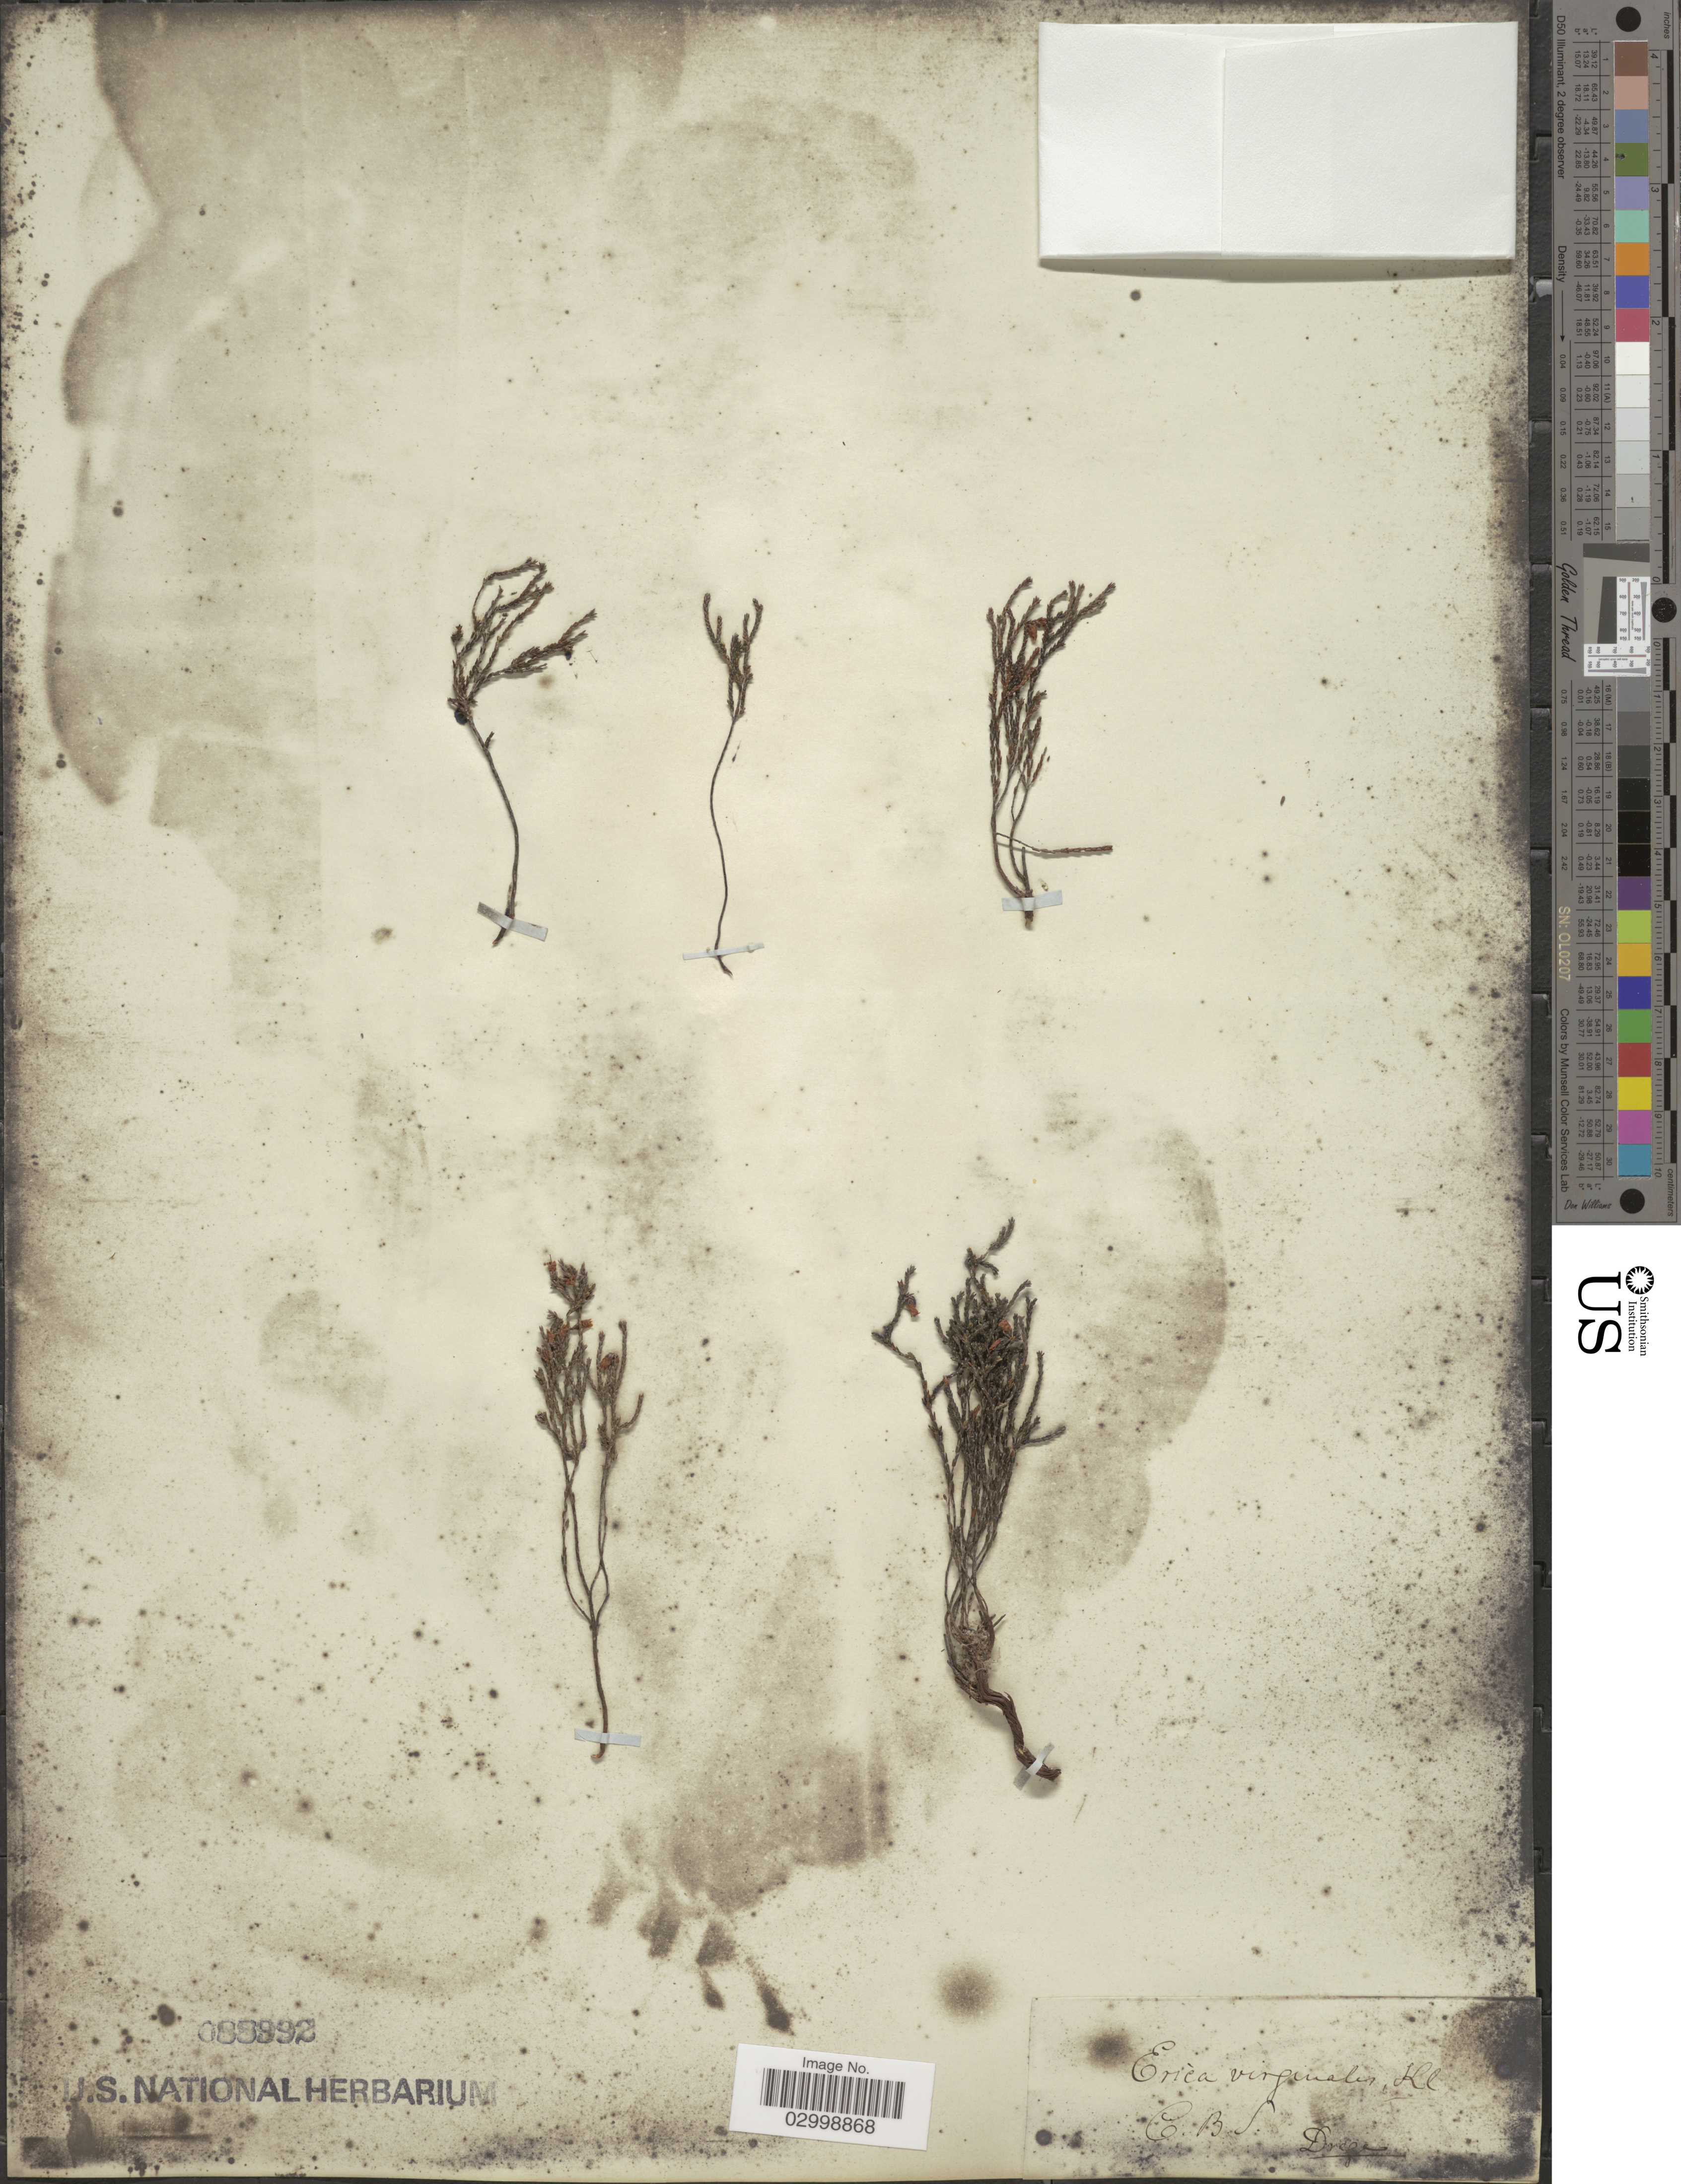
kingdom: Plantae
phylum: Tracheophyta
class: Magnoliopsida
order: Ericales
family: Ericaceae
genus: Erica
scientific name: Erica virgularis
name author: Salisb.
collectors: Drege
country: South Africa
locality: C. B. S.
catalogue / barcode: US 88992